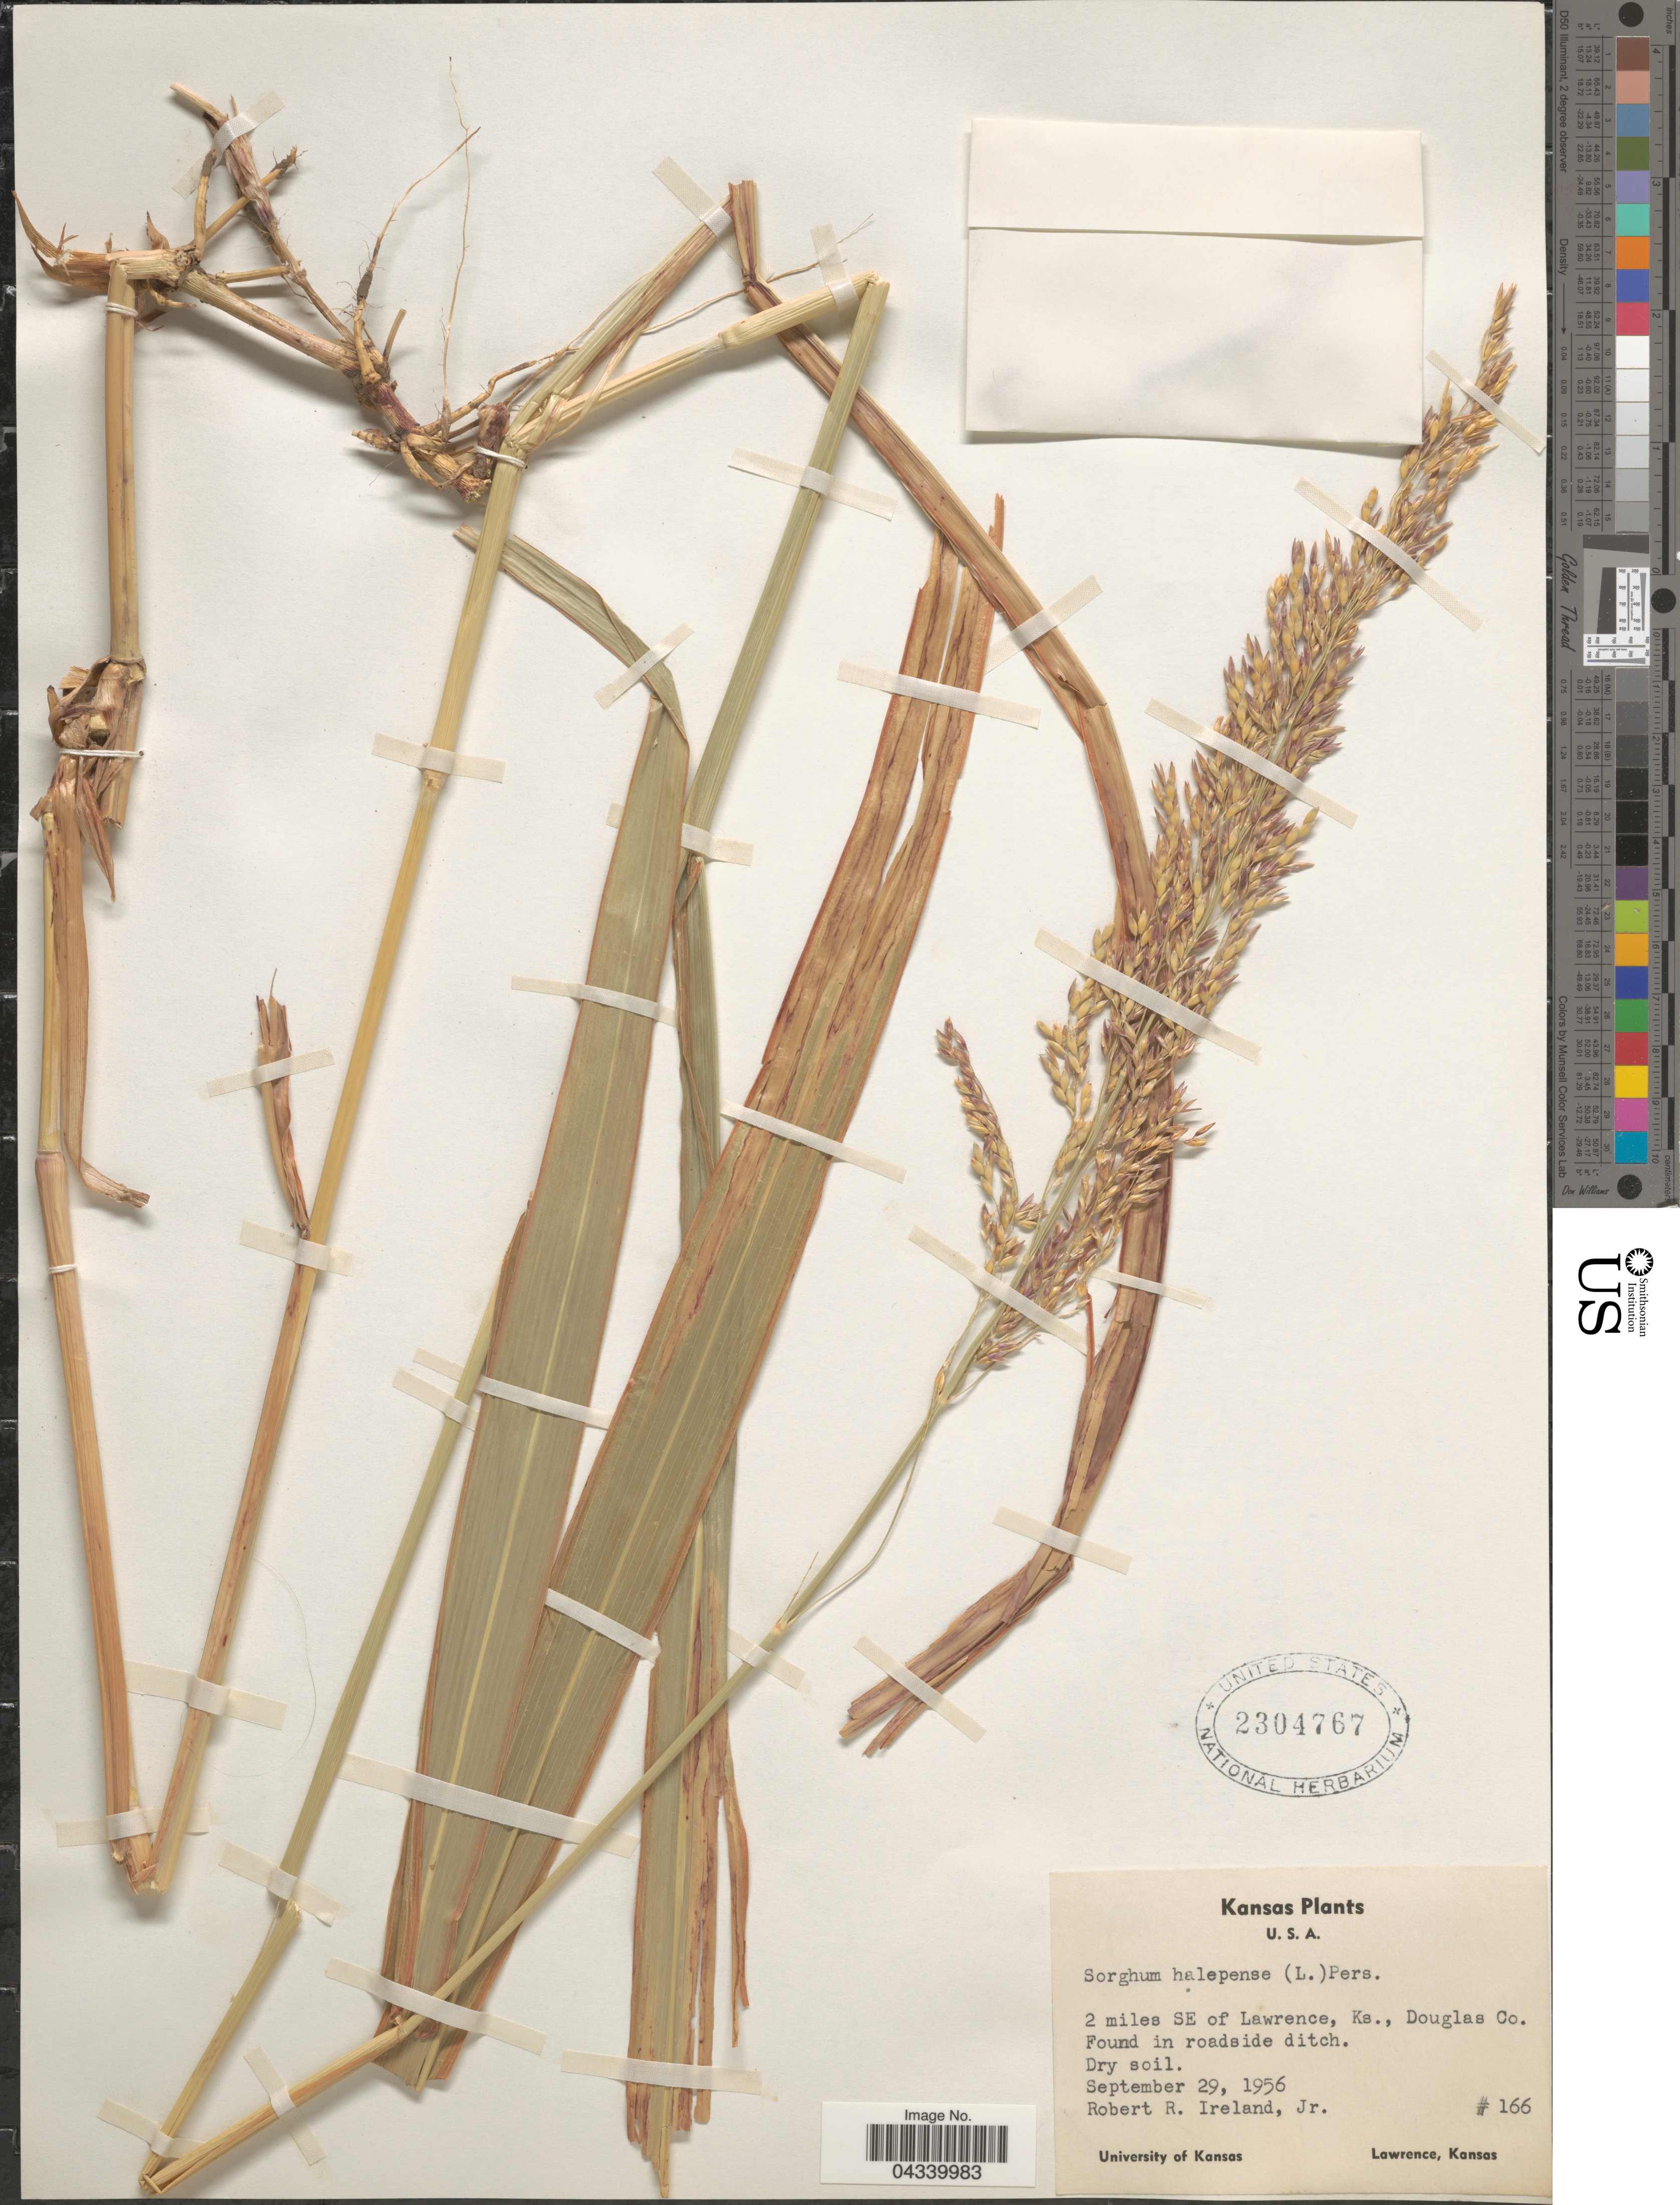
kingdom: Plantae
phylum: Tracheophyta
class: Liliopsida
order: Poales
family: Poaceae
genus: Sorghum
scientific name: Sorghum halepense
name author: (L.) Pers.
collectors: R. Ireland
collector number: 166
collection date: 1956-09-29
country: United States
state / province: Kansas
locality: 2 miles SE of Lawrence, Douglas Co. In roadside ditch.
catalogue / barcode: US 2304767